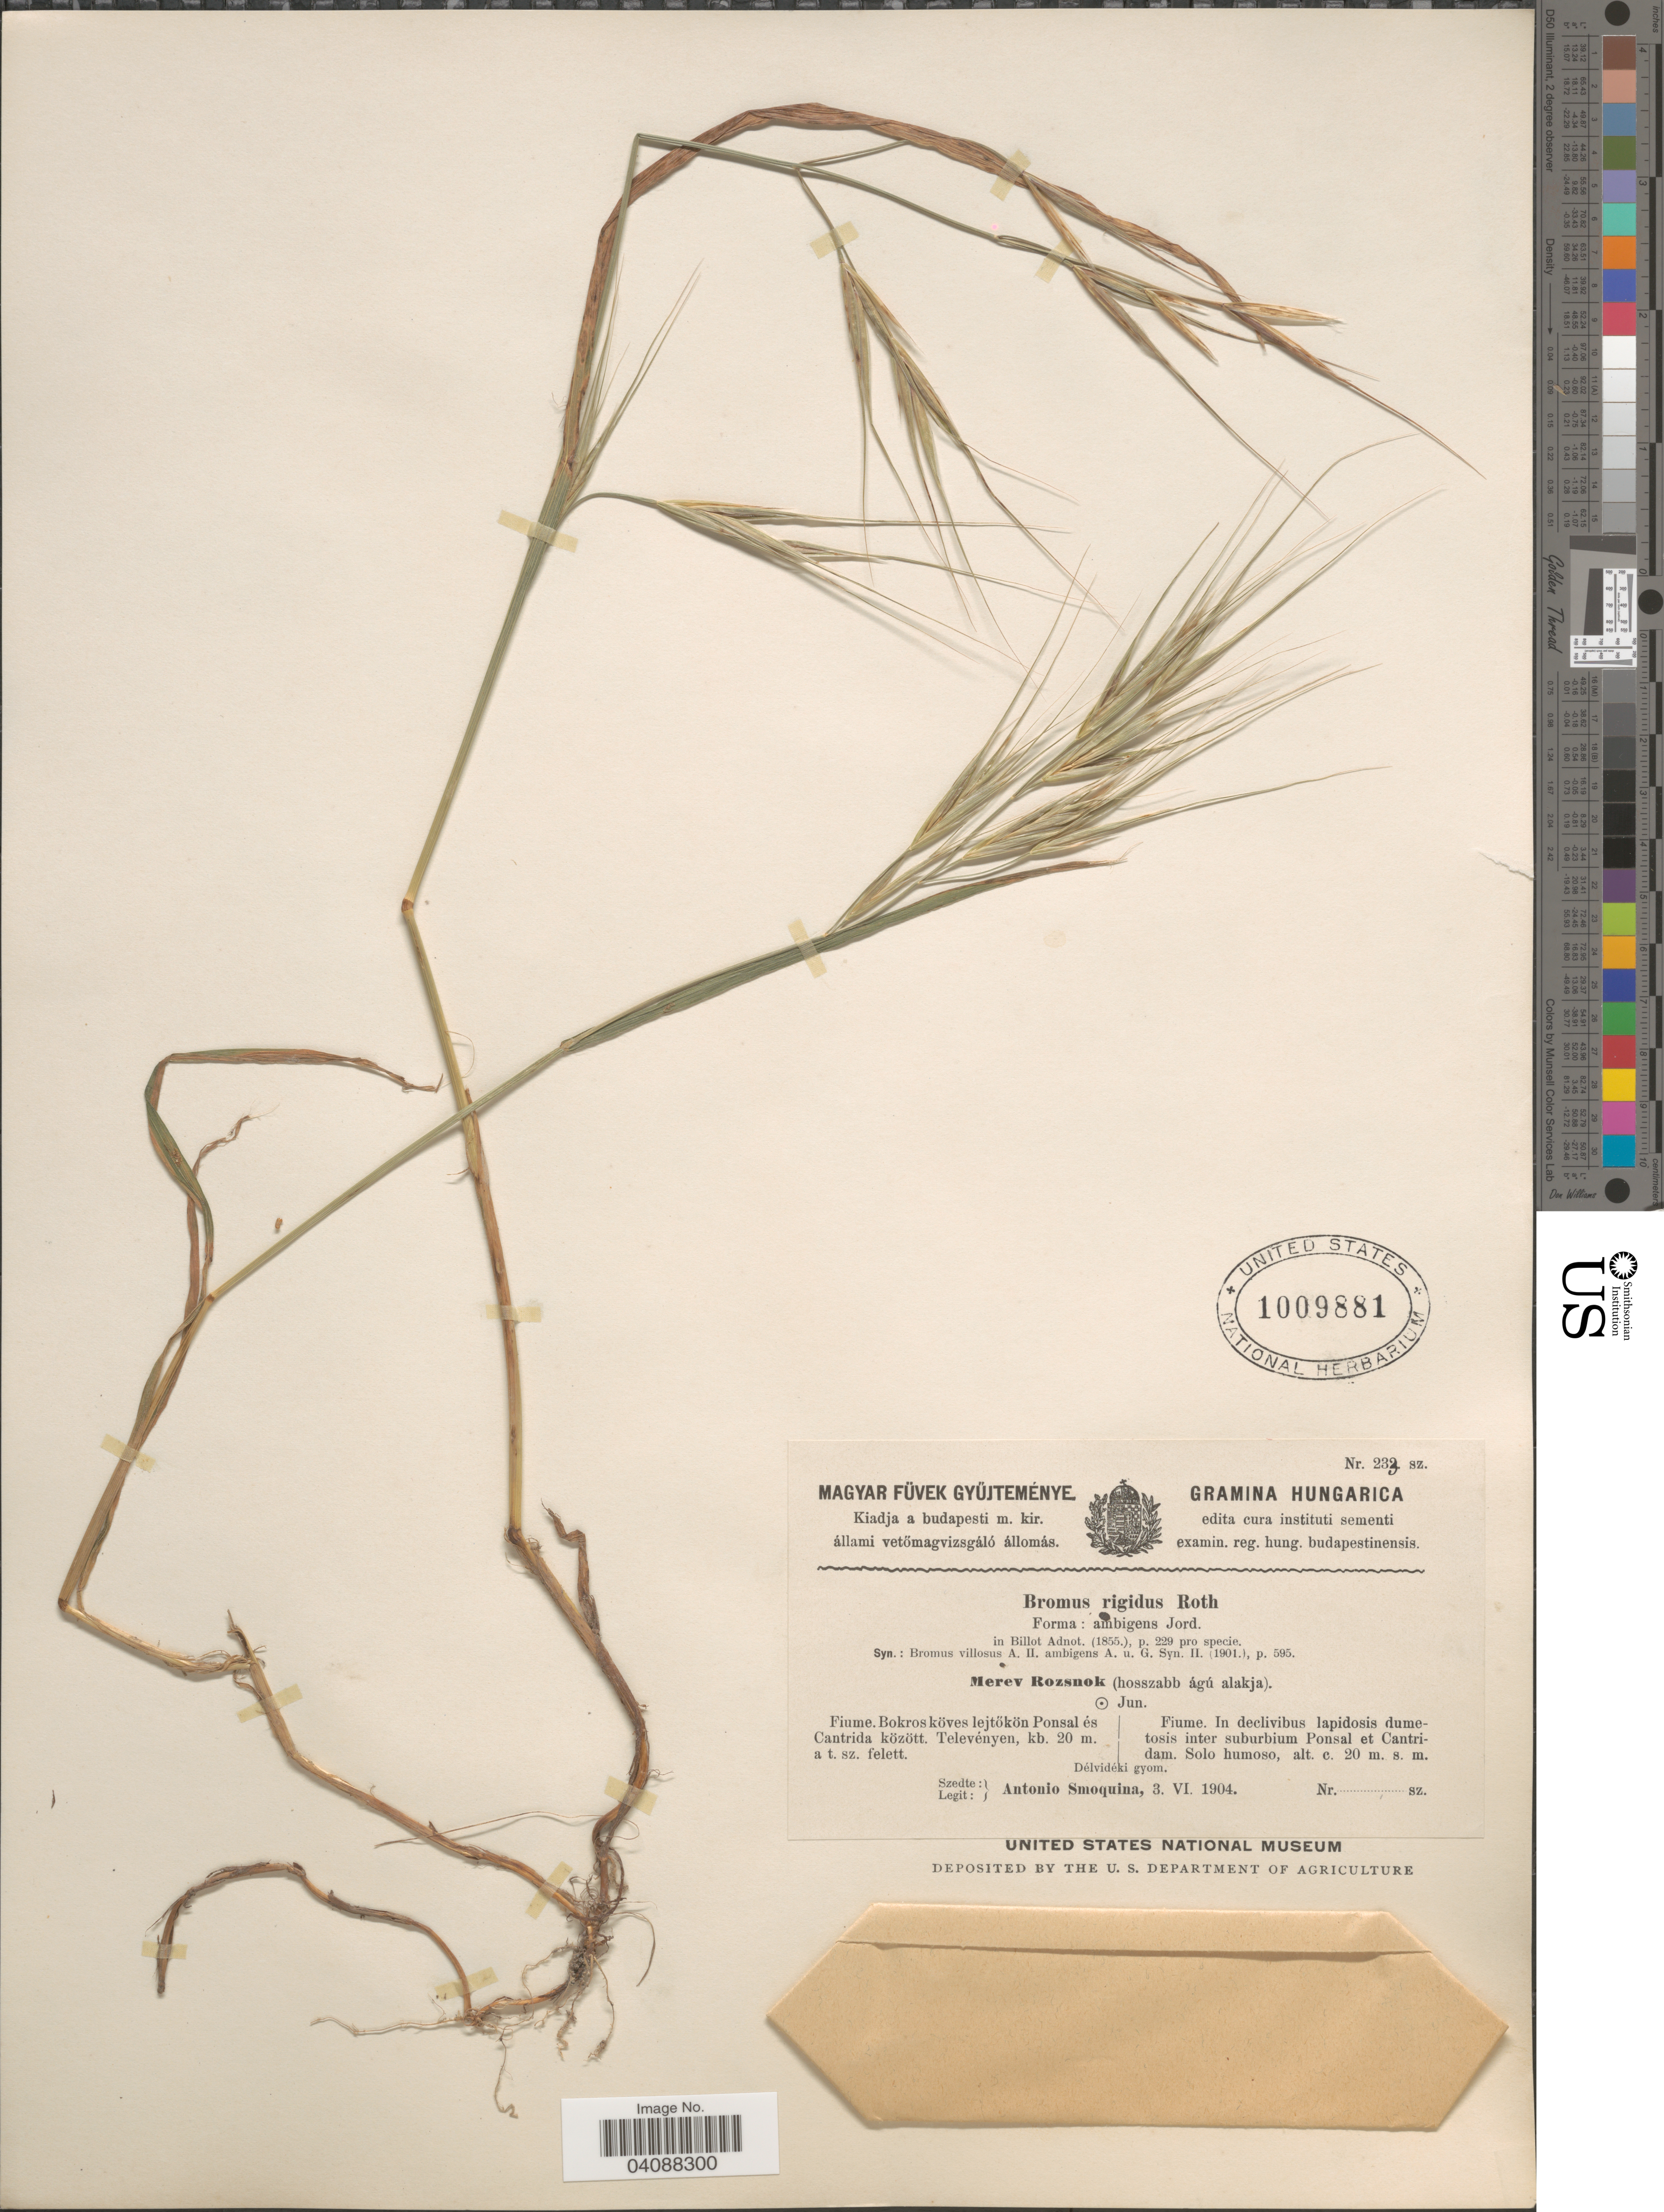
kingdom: Plantae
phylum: Tracheophyta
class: Liliopsida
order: Poales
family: Poaceae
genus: Bromus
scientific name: Bromus rigidus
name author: Roth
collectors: A. Smoquina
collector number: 233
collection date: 1904-06-03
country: Hungary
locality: Fiume. In declivibus lapidosis dumetosis inter suburbium Ponsal et Cantridam.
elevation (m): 20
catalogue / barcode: US 1009881